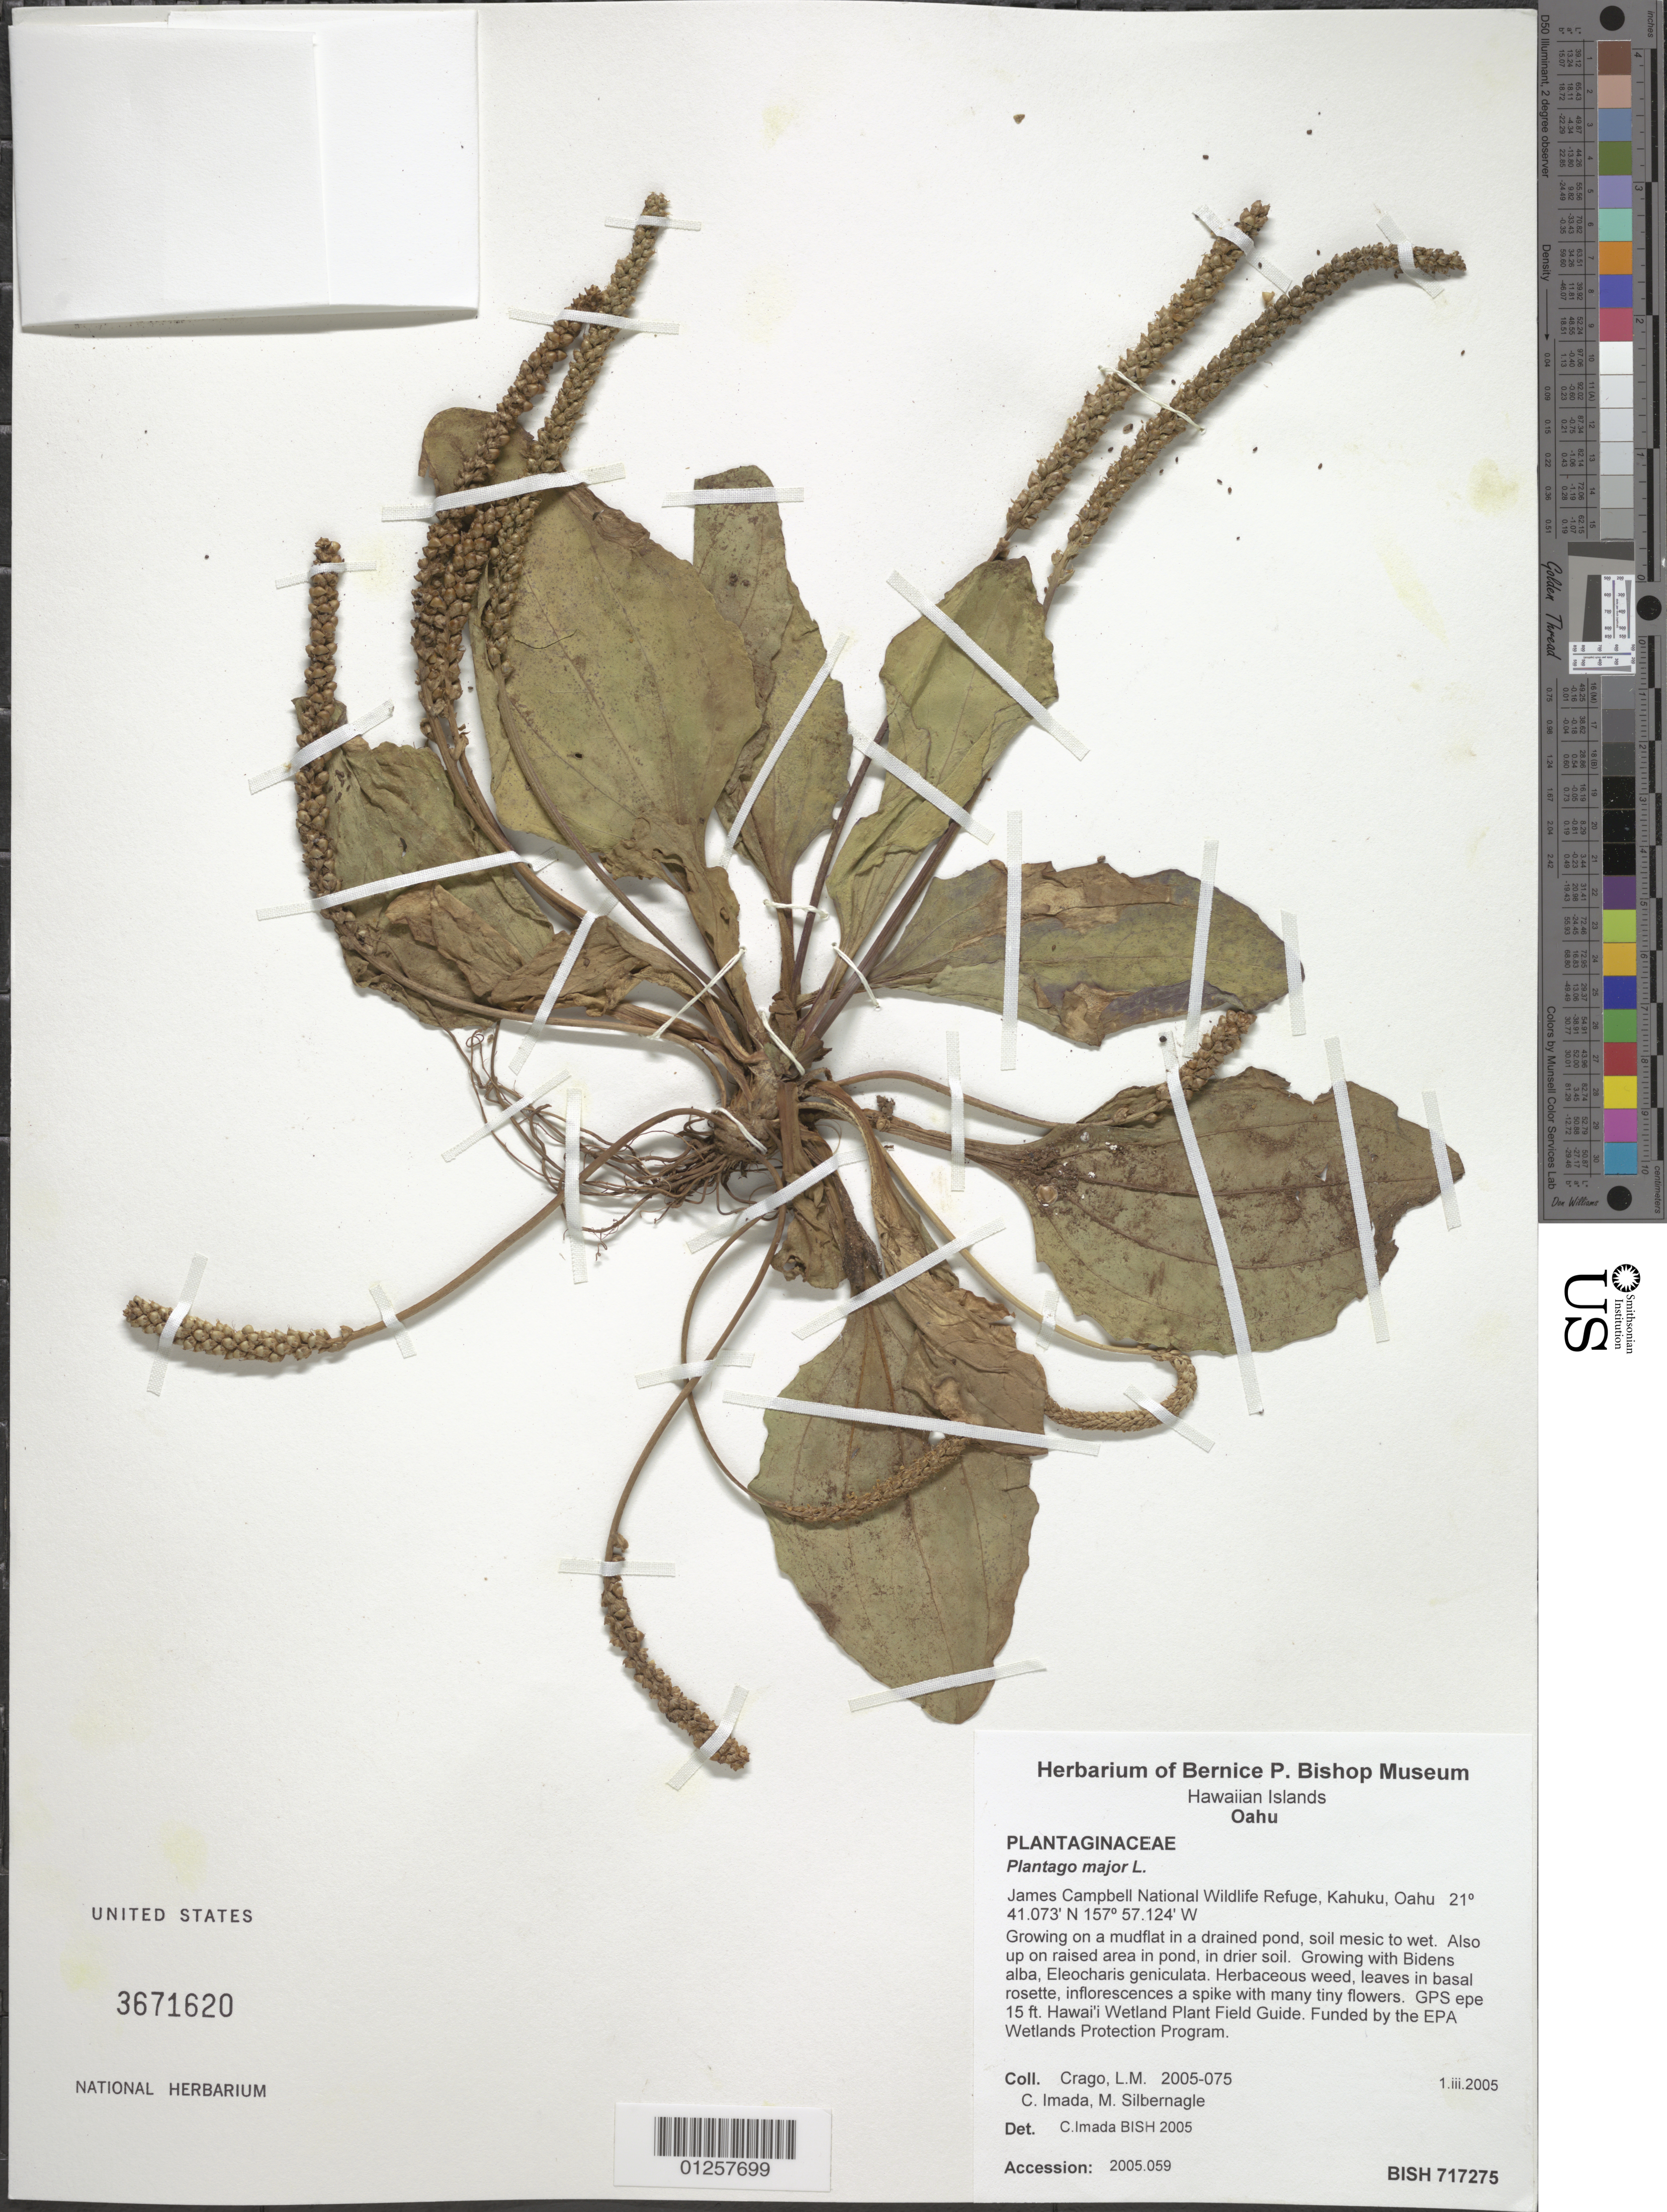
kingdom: Plantae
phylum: Tracheophyta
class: Magnoliopsida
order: Lamiales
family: Plantaginaceae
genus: Plantago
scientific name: Plantago major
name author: L.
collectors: L. Crago, C. Imada & M. Silbernagle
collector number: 2005-075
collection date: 2005-03-01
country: United States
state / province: Hawaii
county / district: Honolulu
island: Oahu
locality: James Campbell National Wildlife Refuge, Kahuku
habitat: Growing on a mudflat in a drained pond, soil mesic to wet. Also up on raised area in pond, in drier soil.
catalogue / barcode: US 3671620